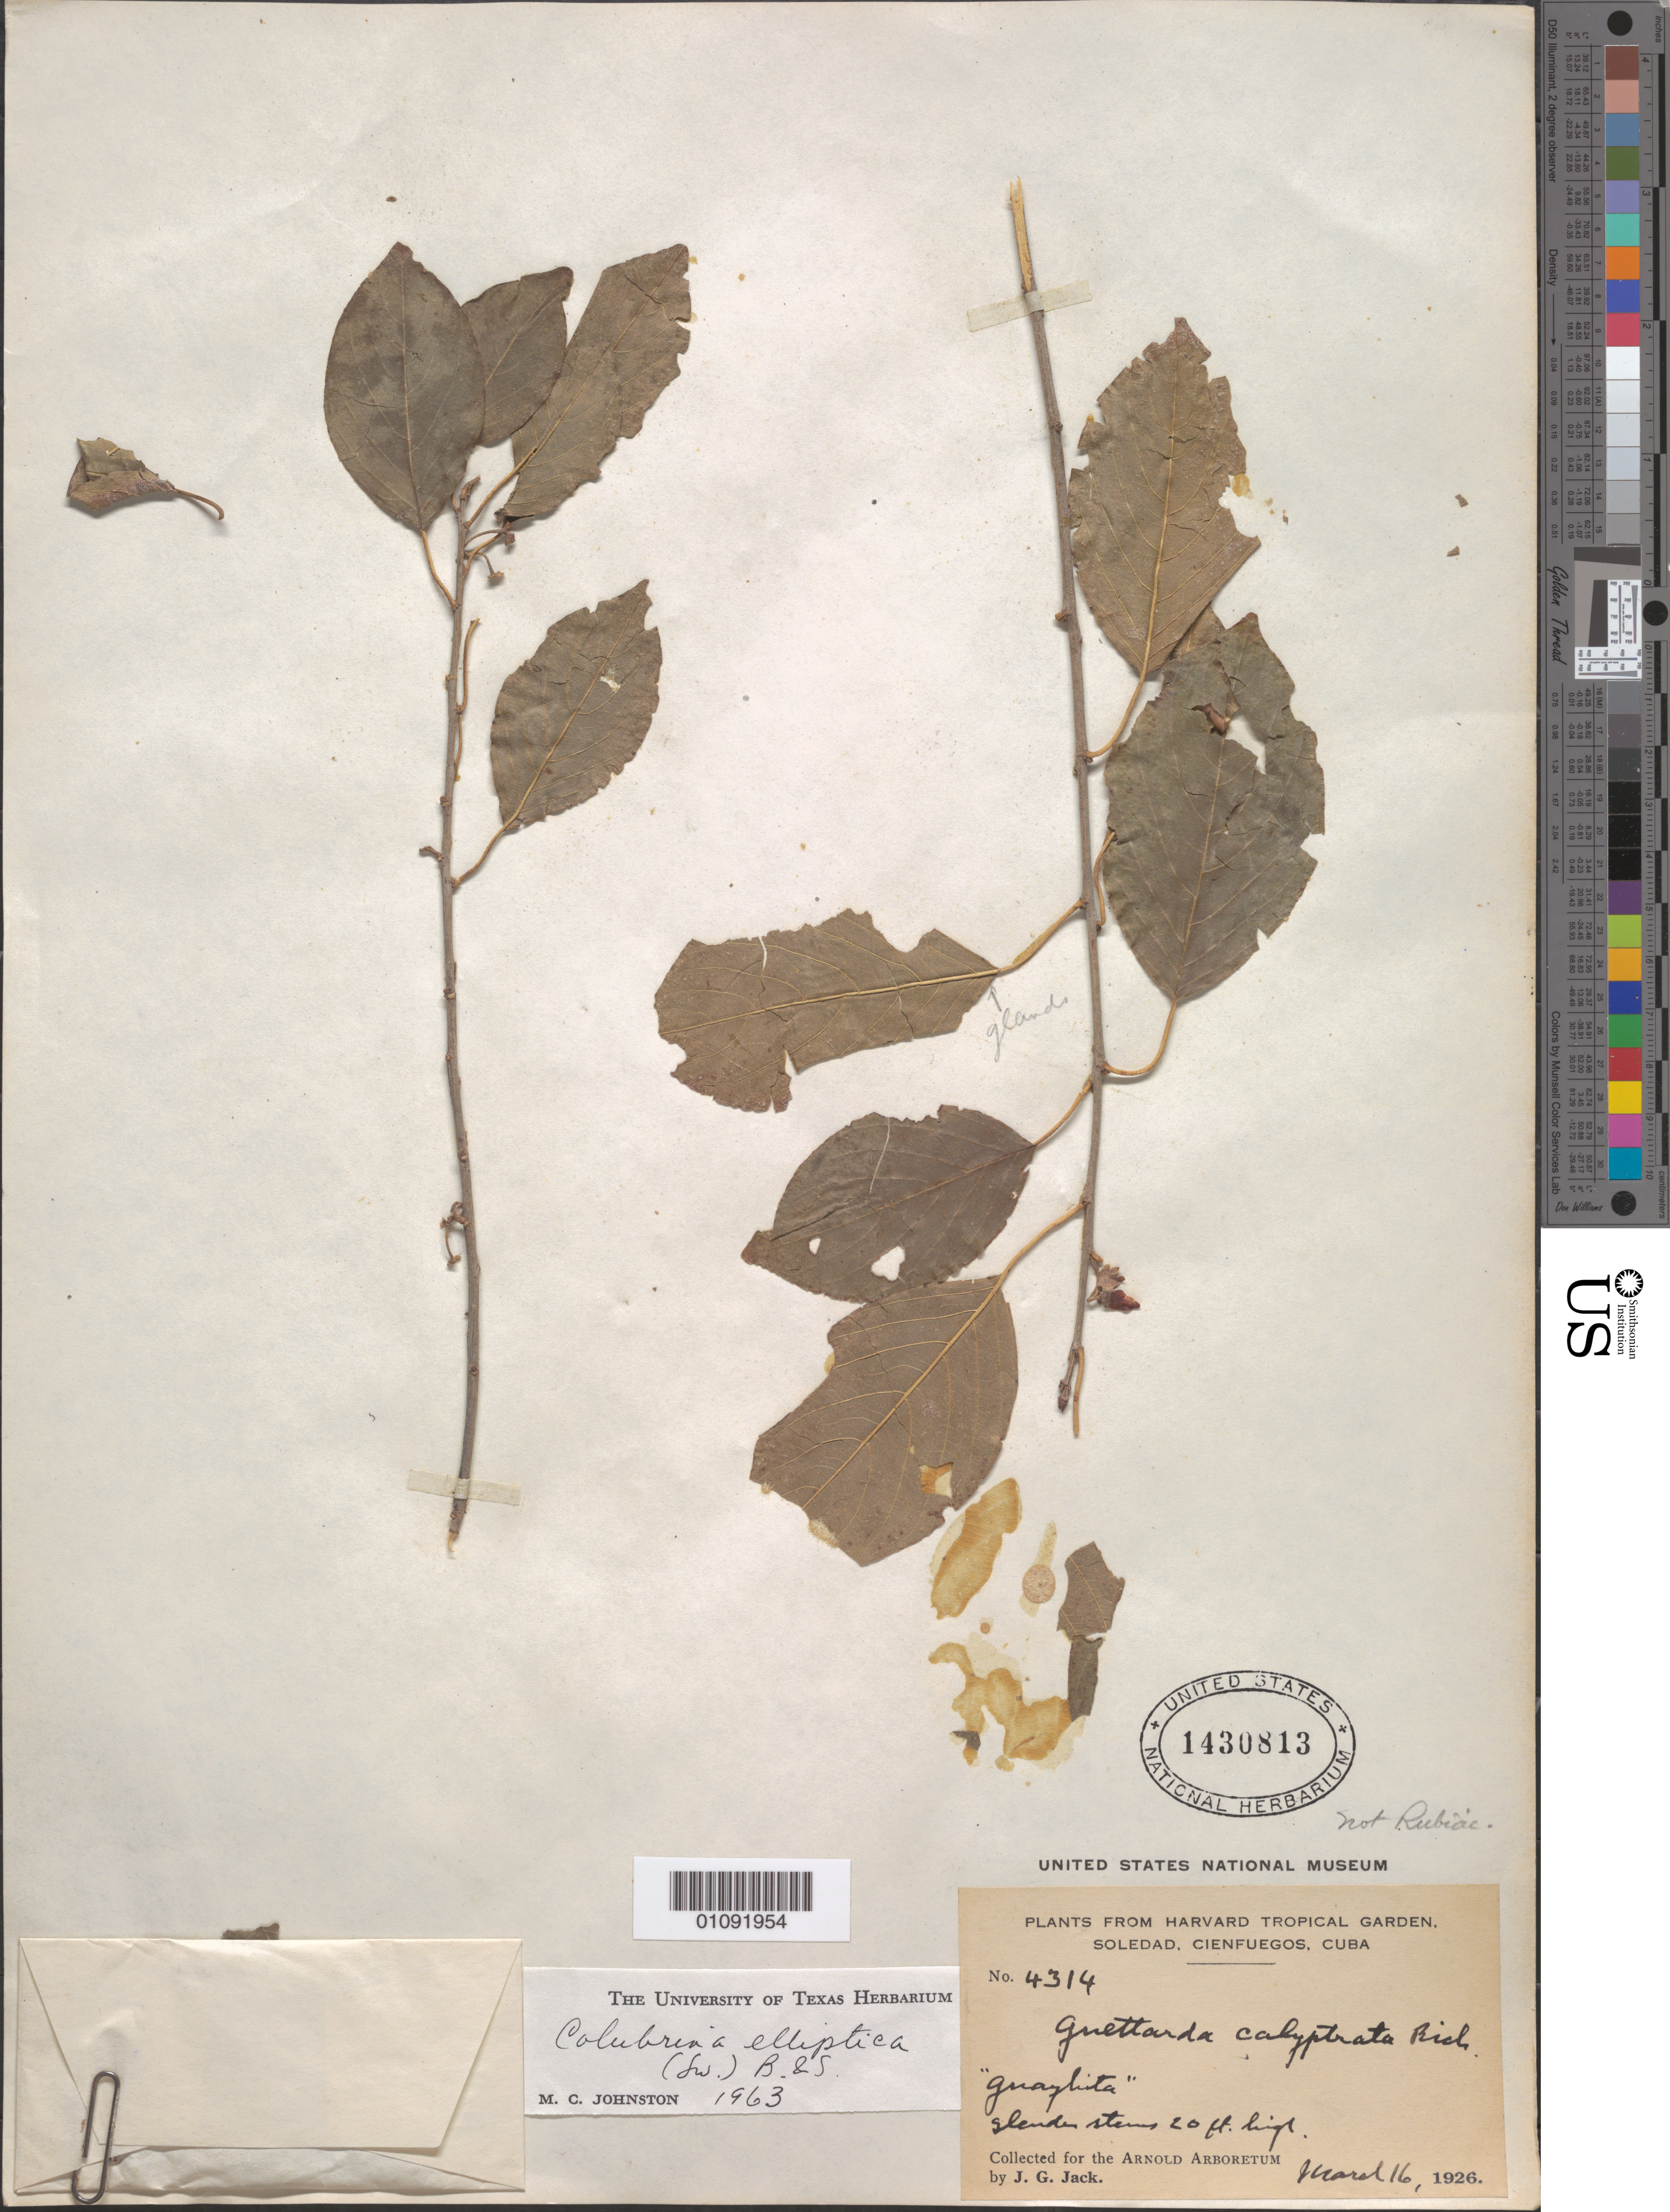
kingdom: Plantae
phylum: Tracheophyta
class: Magnoliopsida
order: Rosales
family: Rhamnaceae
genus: Colubrina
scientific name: Colubrina elliptica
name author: (Sw.) Brizicky & W.L. Stern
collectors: J. G. Jack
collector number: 4314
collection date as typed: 16 Mar 1926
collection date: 1926-03-16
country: Cuba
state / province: Cienfuegos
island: Cuba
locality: Plants from Harvard Tropical Garden, Soledad, Cienfuegos, Cuba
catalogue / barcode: US 1430813